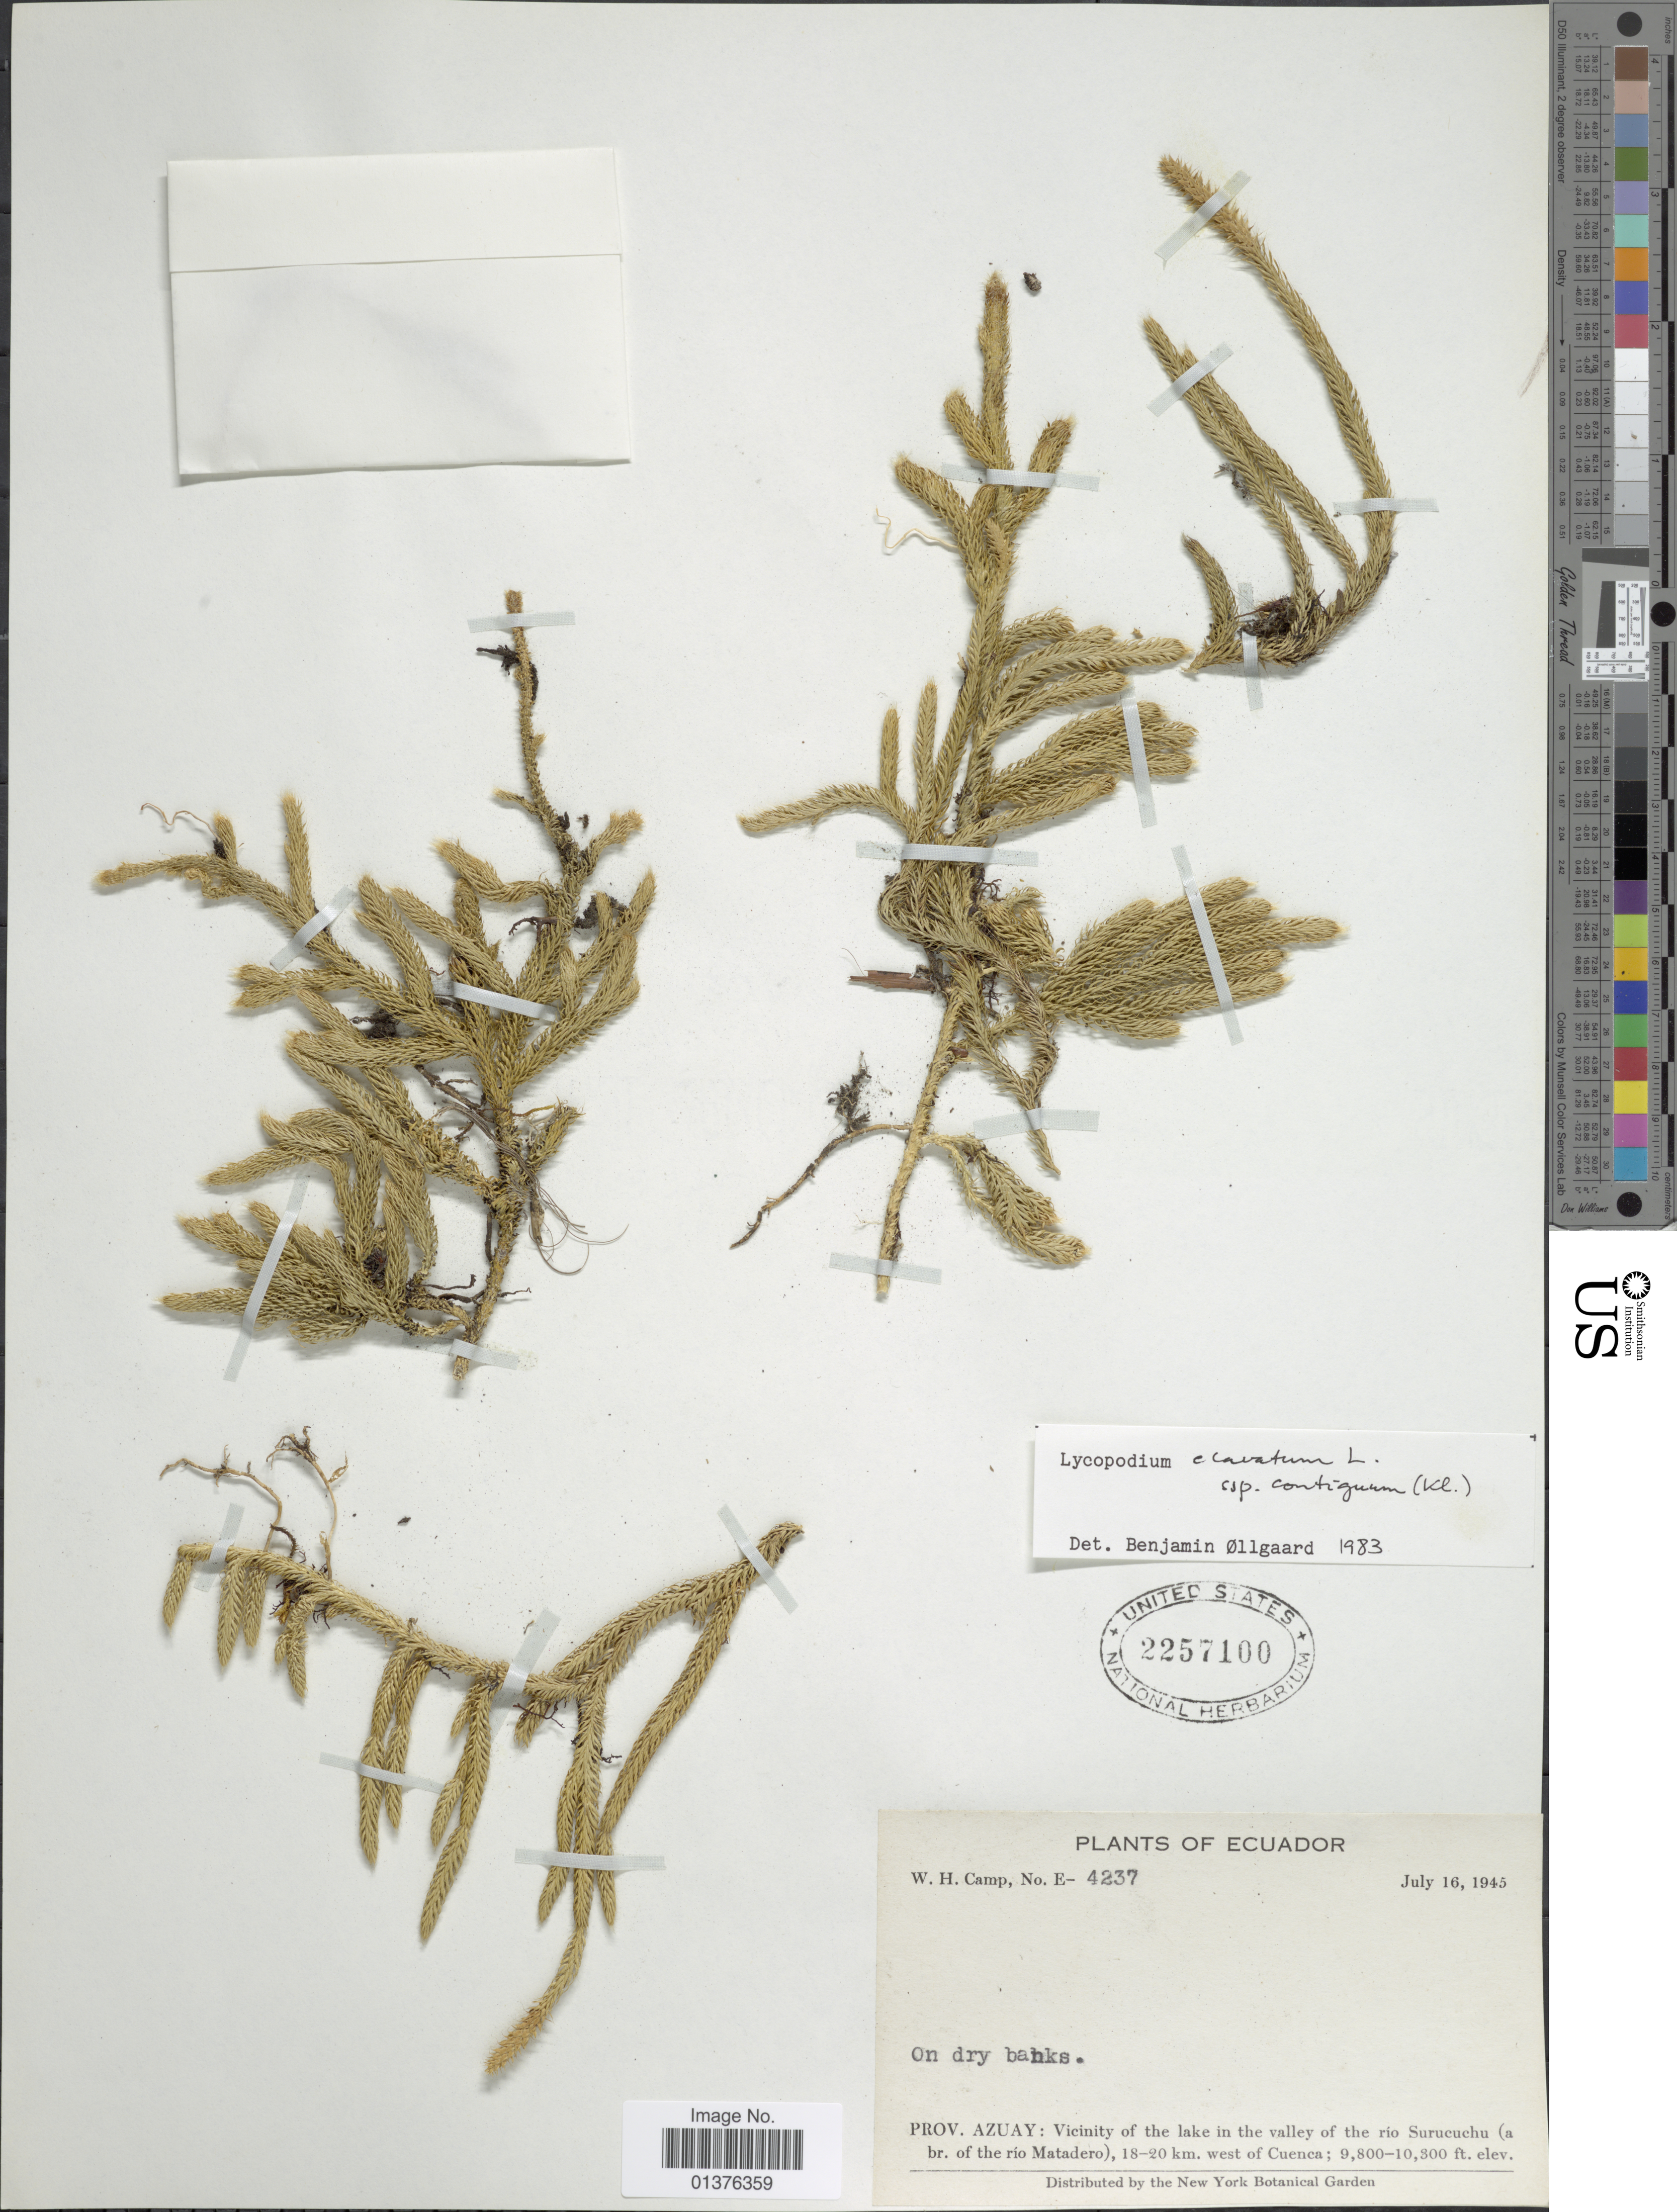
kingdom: Plantae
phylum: Tracheophyta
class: Lycopodiopsida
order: Lycopodiales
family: Lycopodiaceae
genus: Lycopodium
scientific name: Lycopodium clavatum subsp. contiguum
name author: (Klotzsch) B. Øllg.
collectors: W. H. Camp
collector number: E-4237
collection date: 1945-07-16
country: Ecuador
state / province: Azuay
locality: Vicinity of the lake in the valley of the rio Surucuchu(a br. of rio Matadero), 18-20km west of Cuenca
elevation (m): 2987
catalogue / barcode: US 2257100